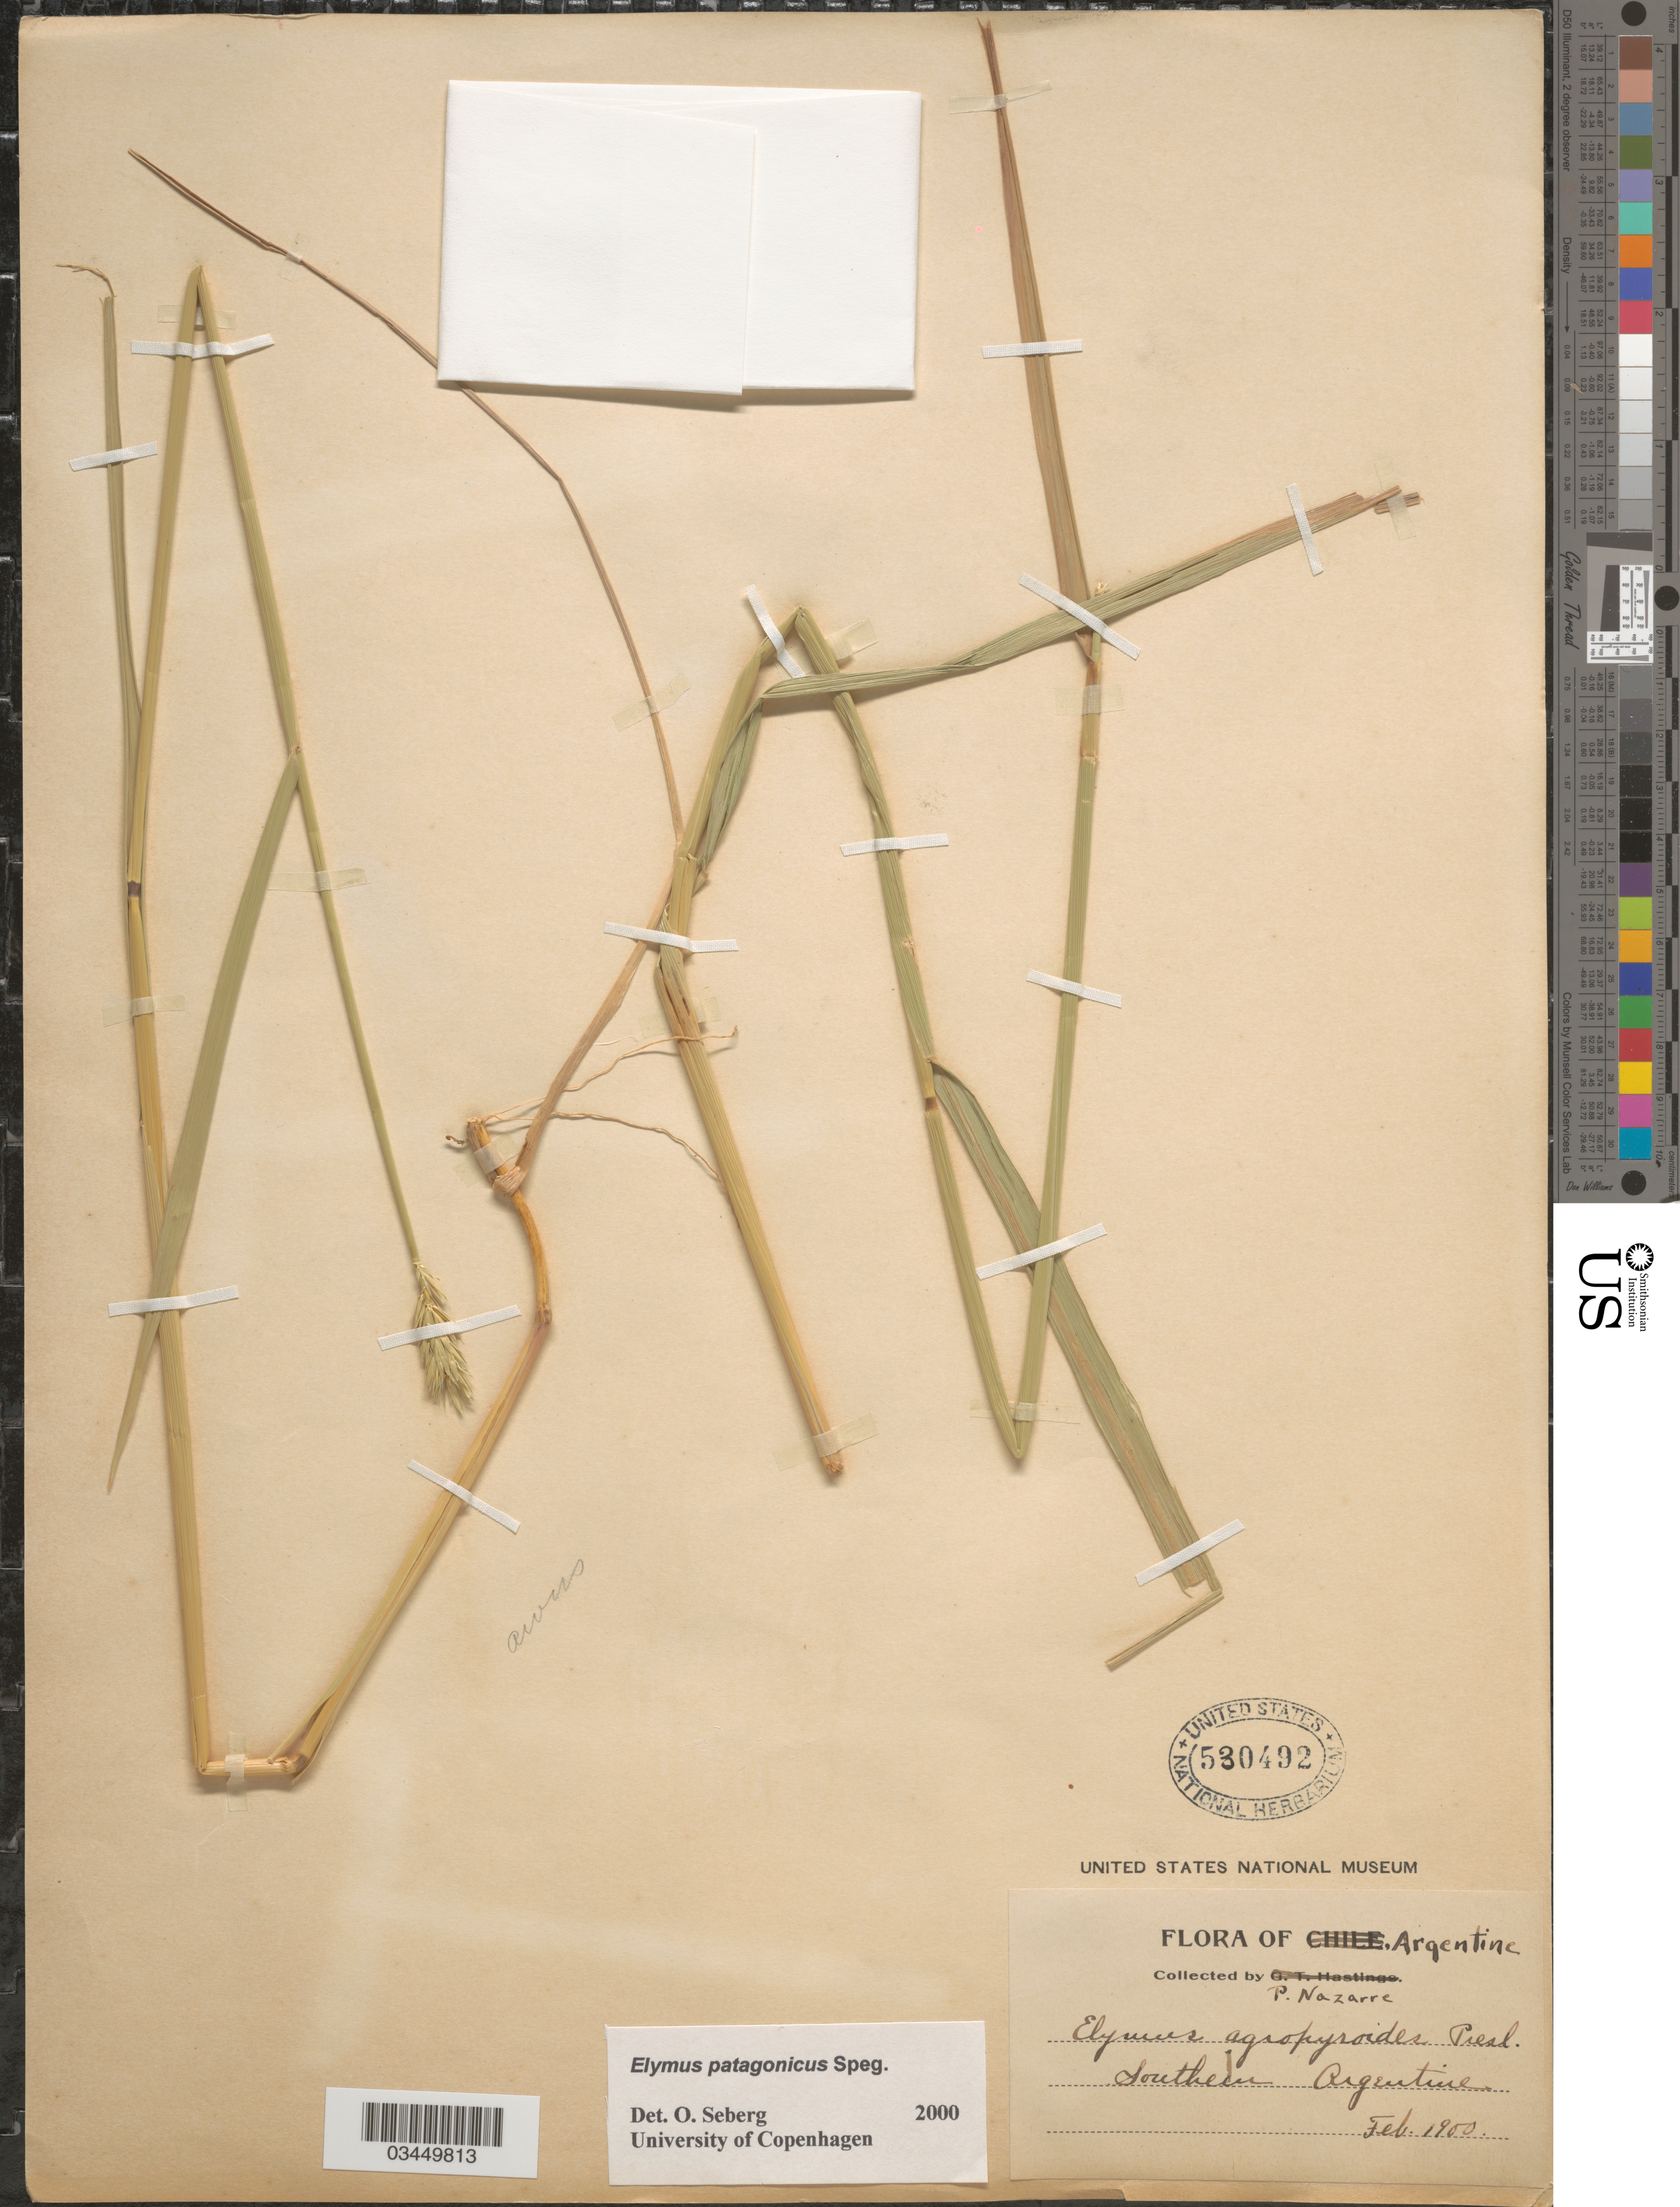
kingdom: Plantae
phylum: Tracheophyta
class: Liliopsida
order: Poales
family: Poaceae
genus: Elymus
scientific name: Elymus patagonicus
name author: Speg.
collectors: P. Nazarre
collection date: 1900-02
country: Argentina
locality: Southern Argentine.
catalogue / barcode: US 530492